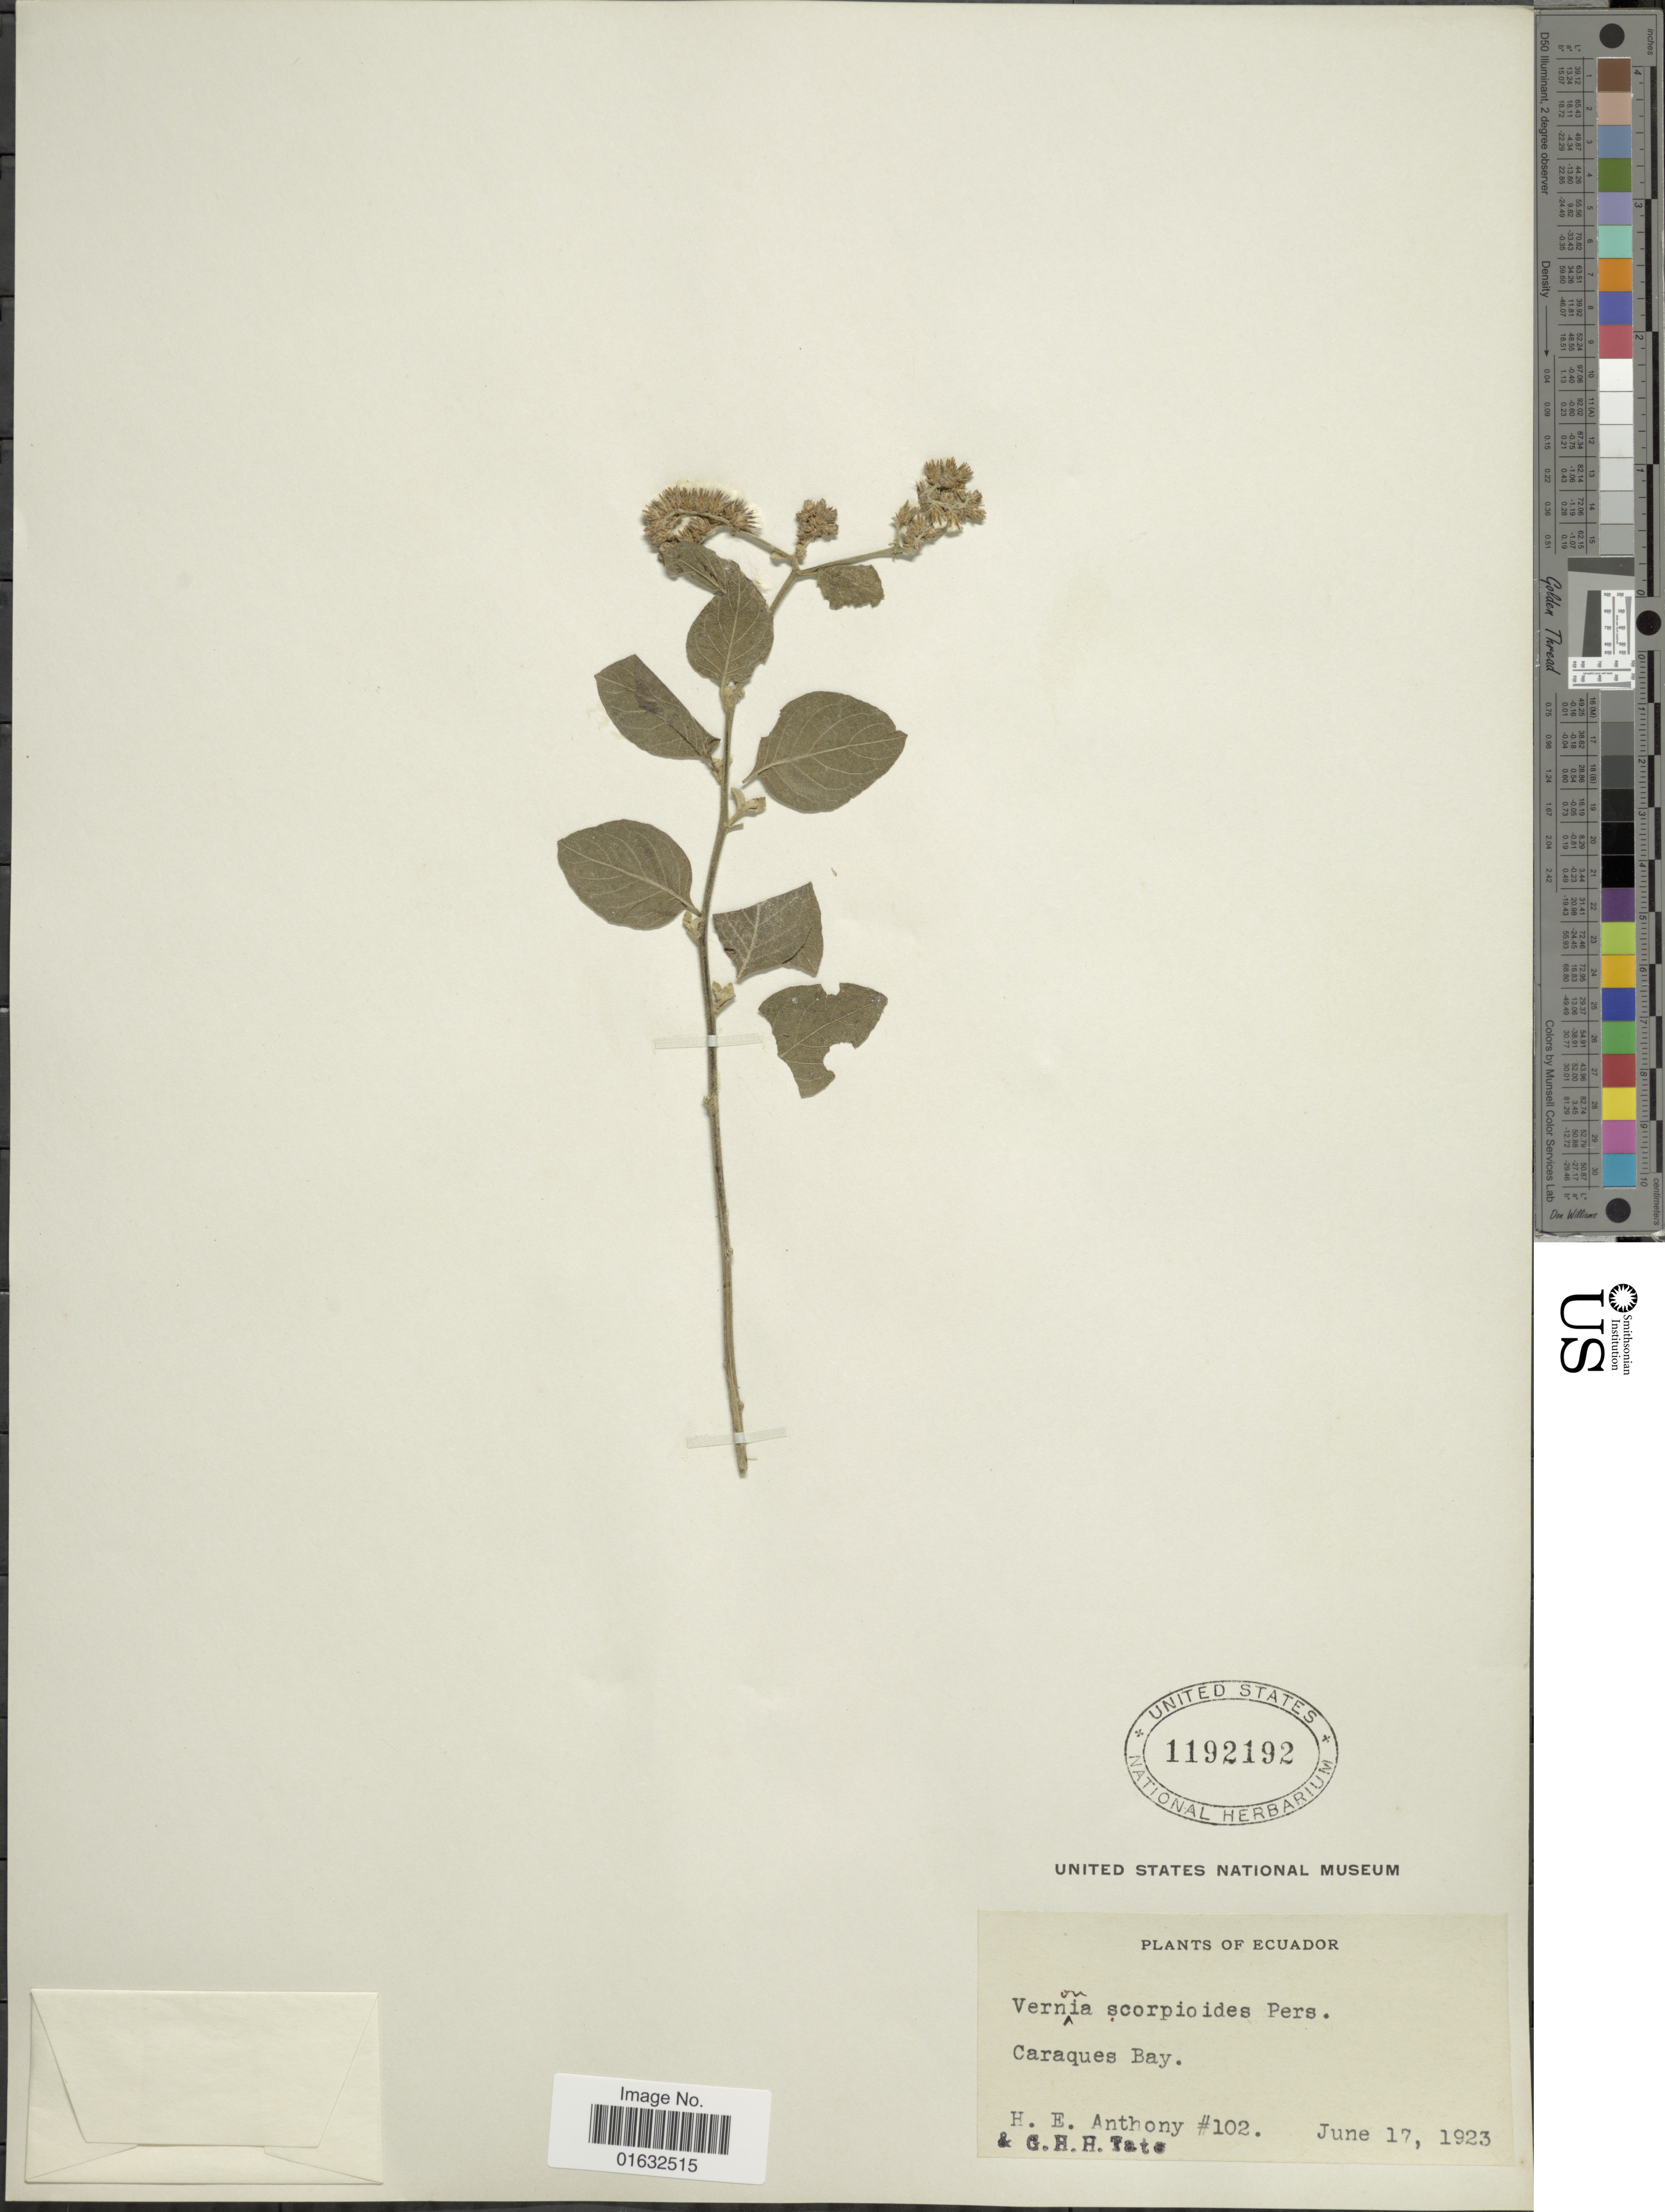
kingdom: Plantae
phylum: Tracheophyta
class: Magnoliopsida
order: Asterales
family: Asteraceae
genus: Cyrtocymura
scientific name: Cyrtocymura scorpioides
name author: (Lam.) H. Rob.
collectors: H. E. Anthony & G. H. H.Tate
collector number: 102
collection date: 1923-06-17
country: Ecuador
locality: Caraques Bay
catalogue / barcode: US 1192192